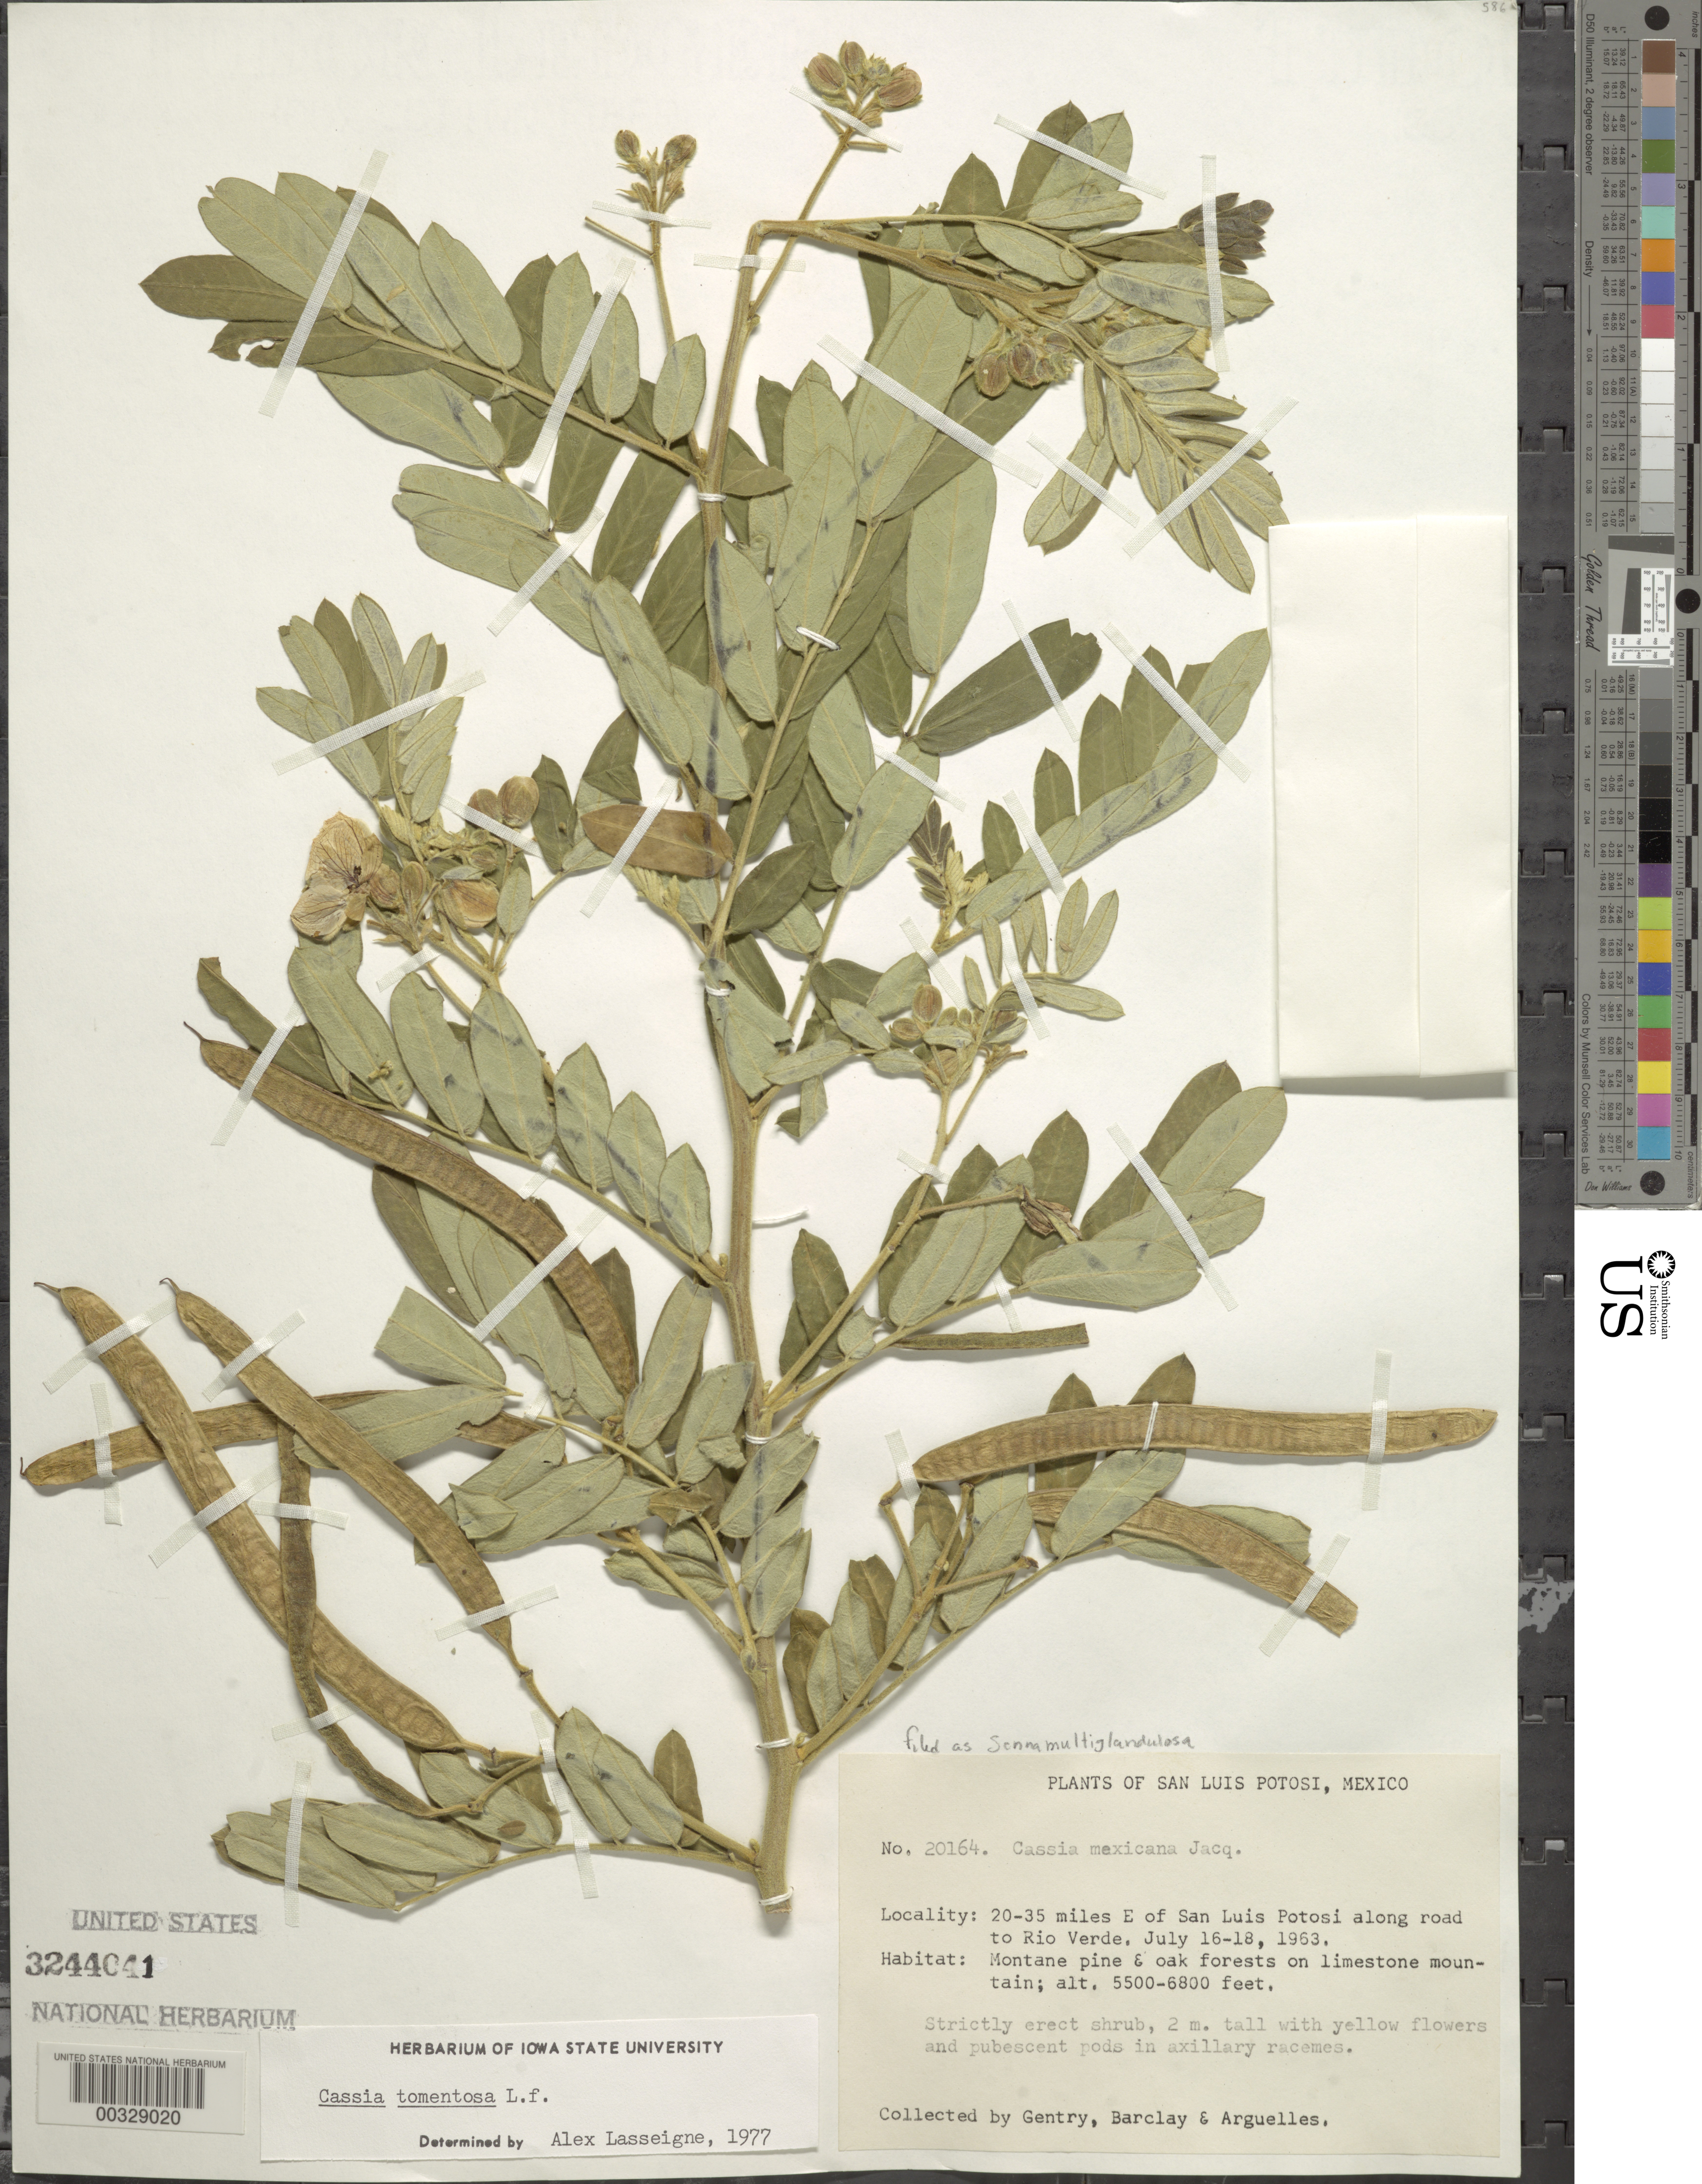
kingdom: Plantae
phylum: Tracheophyta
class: Magnoliopsida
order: Fabales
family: Fabaceae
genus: Senna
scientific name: Senna multiglandulosa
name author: (Jacq.) H.S. Irwin & Barneby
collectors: H. S. Gentry, A. S. Barclay & J. Arguelles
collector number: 20164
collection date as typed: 16 Jul 1963 to 18 Jul 1963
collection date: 1963-07-16/1963-07-18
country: Mexico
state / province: San Luis Potosí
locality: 20-35 mi E of San Luis Potosi along road to Rio Verde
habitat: Montane pine and oak forests on limestone mountain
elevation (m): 1676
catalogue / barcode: US 3244041